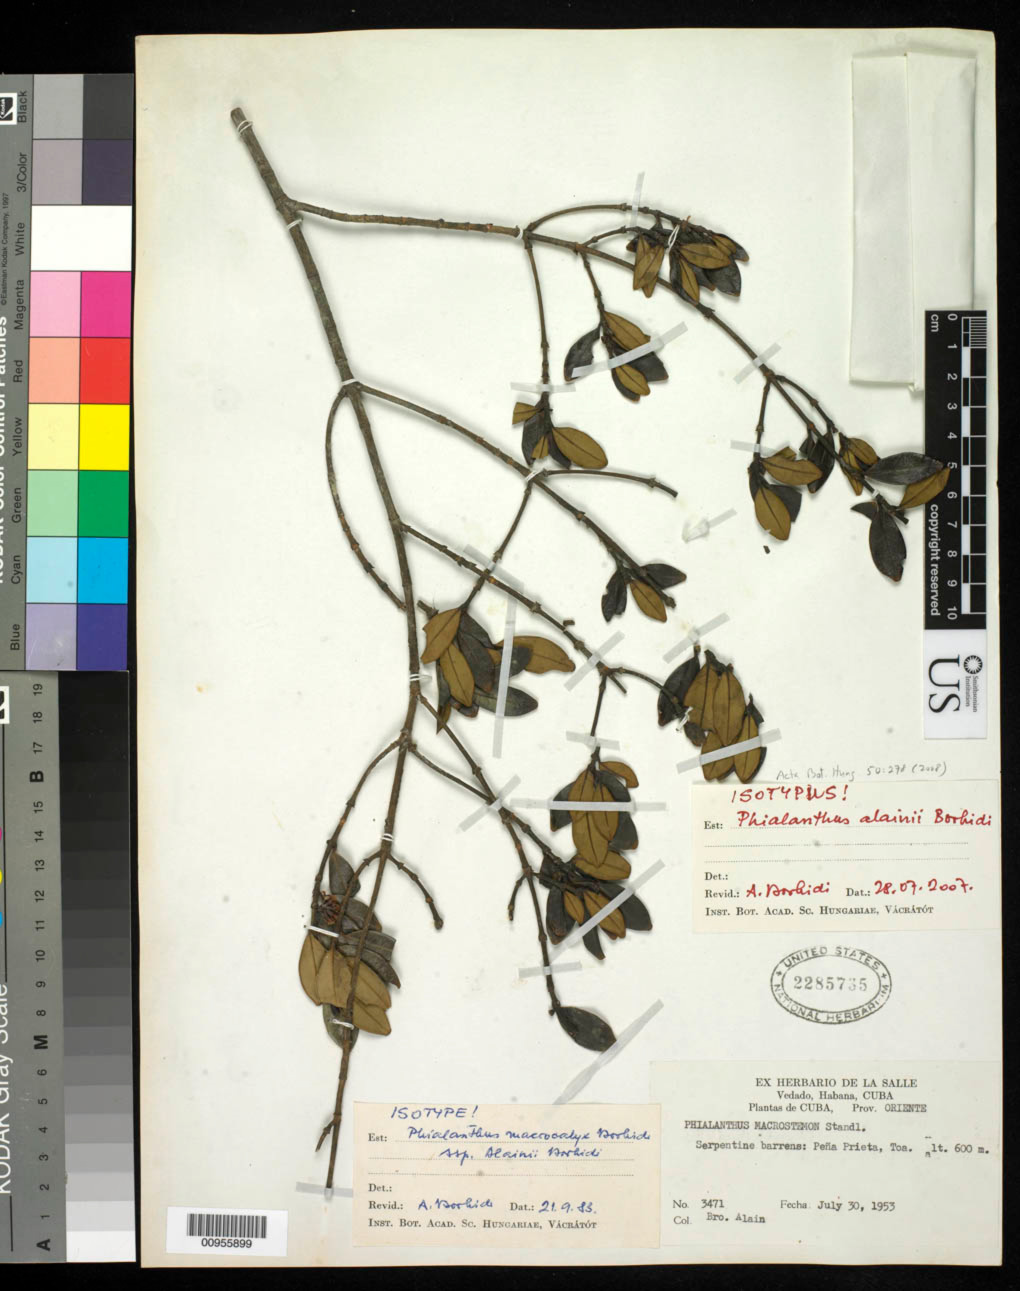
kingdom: Plantae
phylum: Tracheophyta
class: Magnoliopsida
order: Gentianales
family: Rubiaceae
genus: Phialanthus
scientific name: Phialanthus alainii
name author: Borhidi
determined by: Borhidi, Attila L.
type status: Isotype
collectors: A. H. Liogier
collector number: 3471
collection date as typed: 30 Jul 1953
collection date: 1953-07-30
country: Cuba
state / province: Oriente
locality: Prov. Oriente. Serpentine barrens, Peña Prieta, Toa.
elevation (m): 600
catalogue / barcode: US 2285735